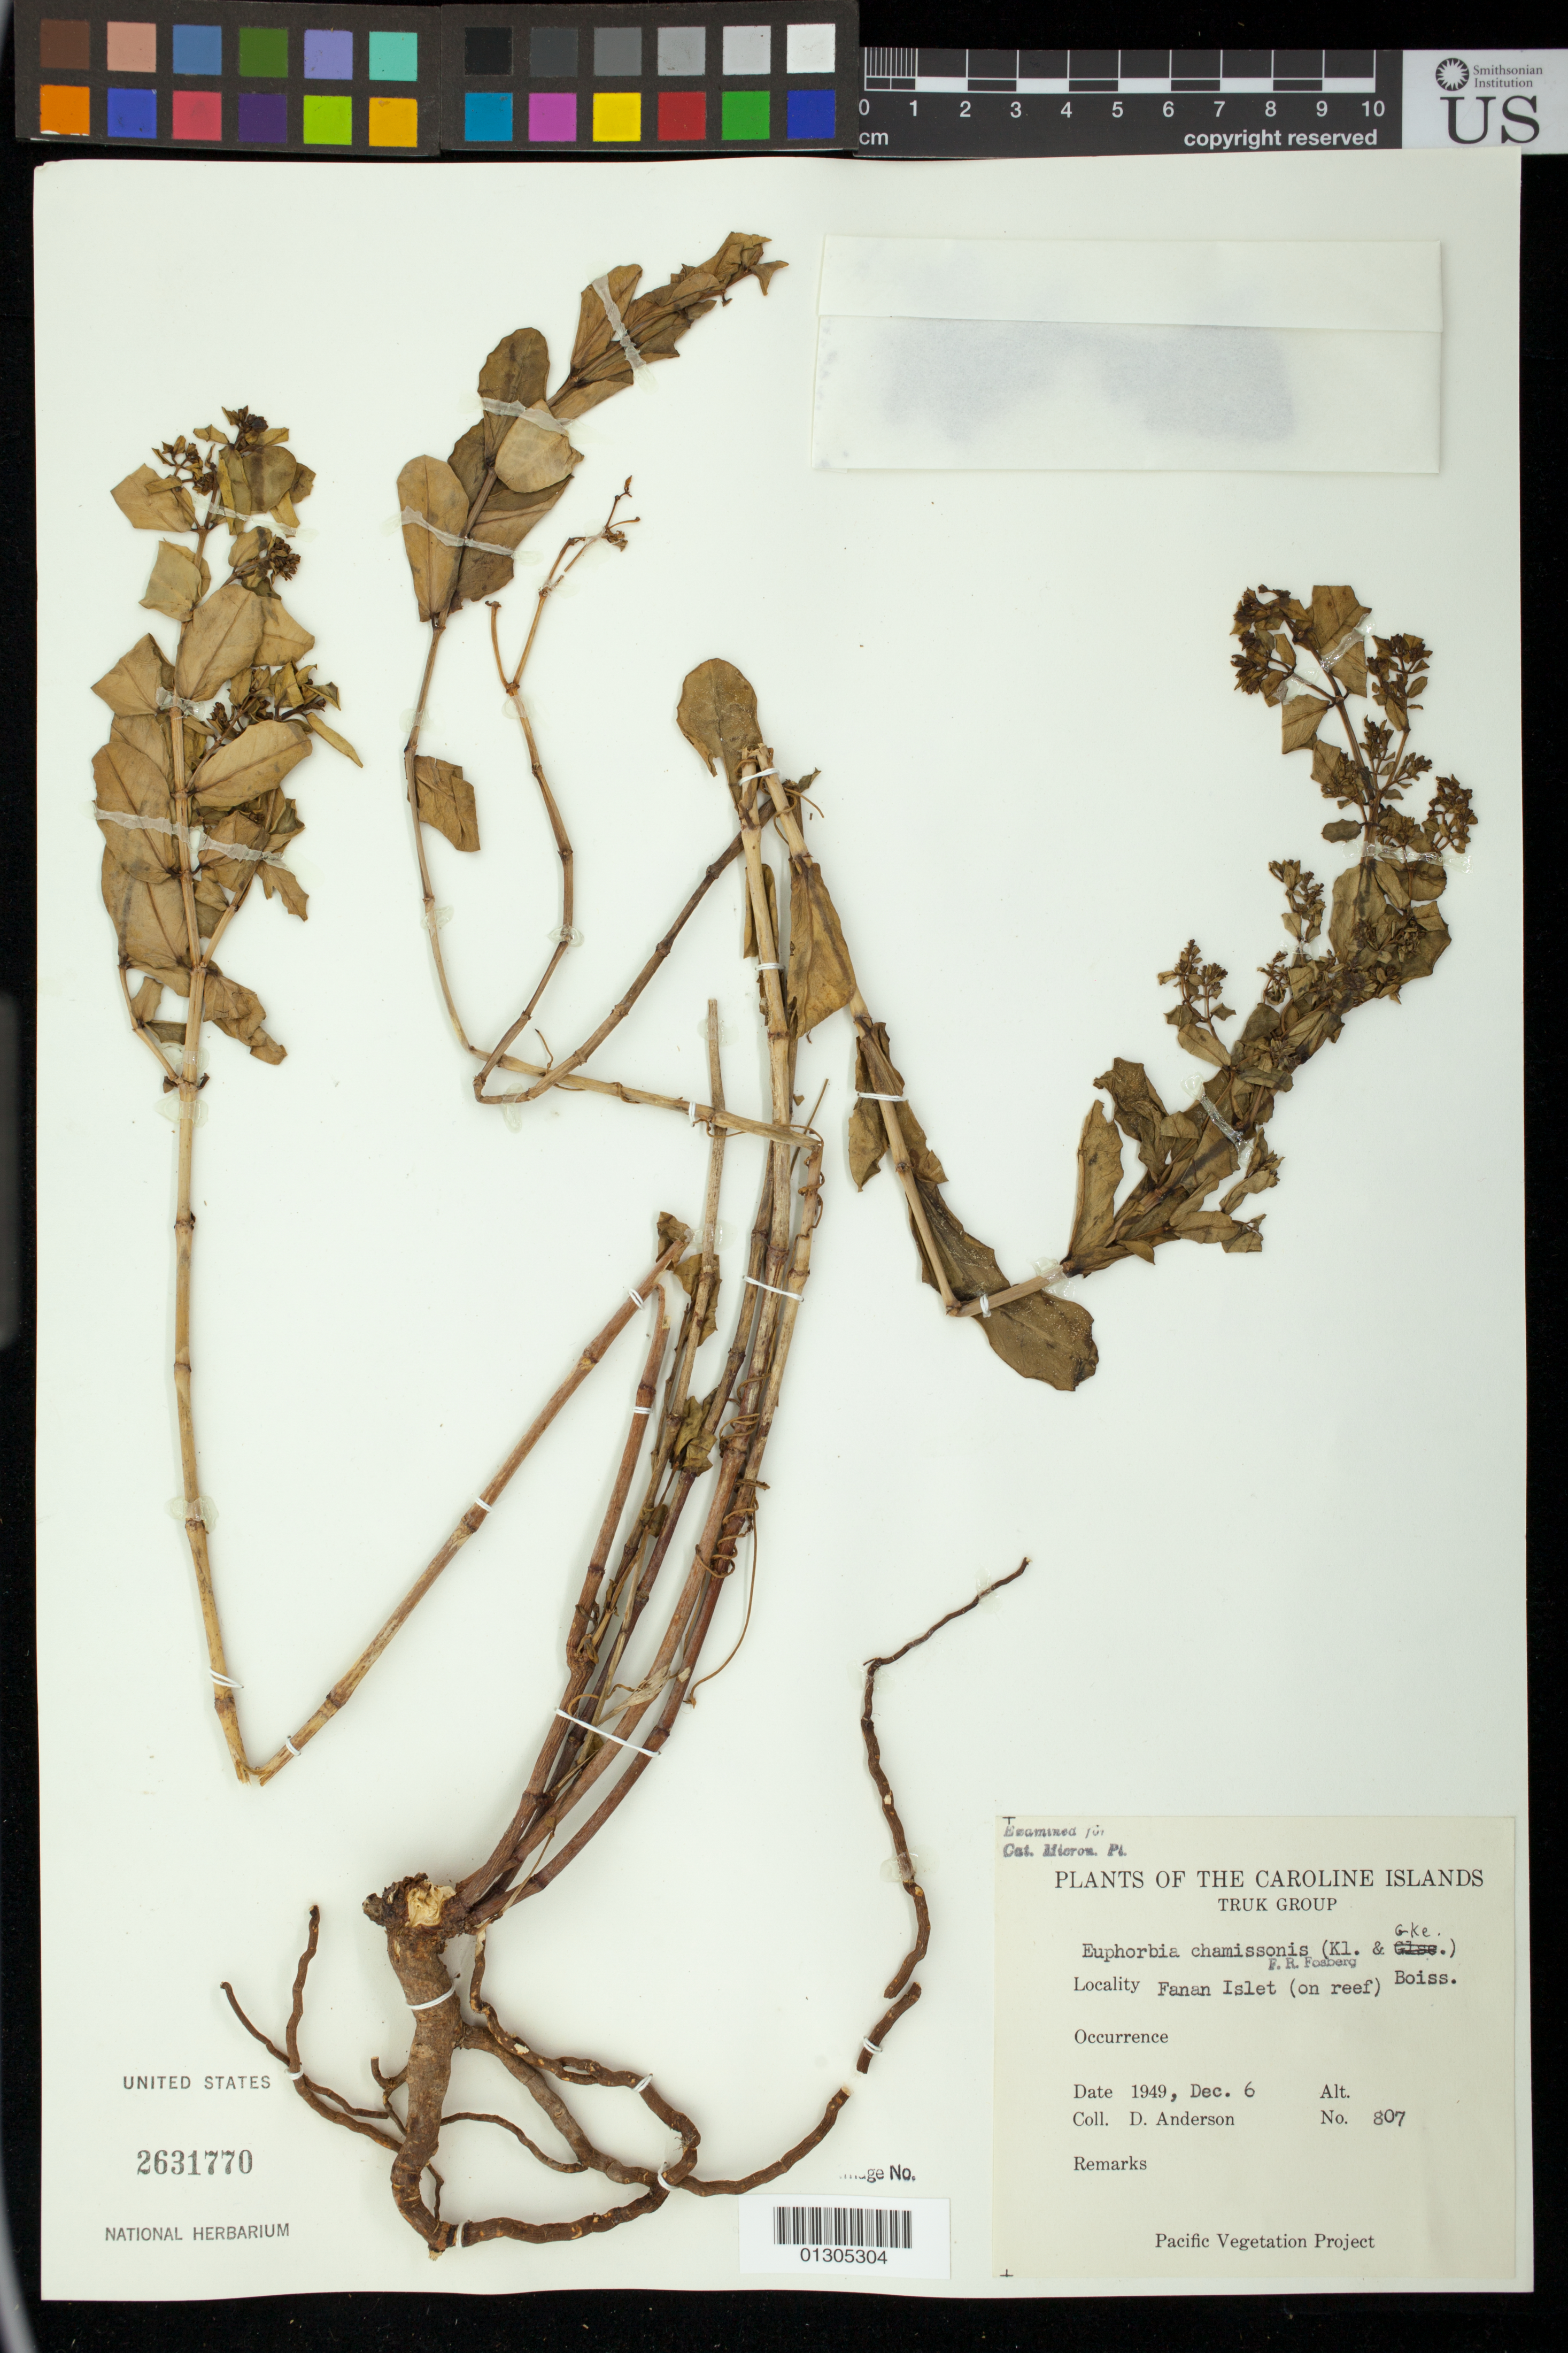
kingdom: Plantae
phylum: Tracheophyta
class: Magnoliopsida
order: Malpighiales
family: Euphorbiaceae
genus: Euphorbia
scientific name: Euphorbia chamissonis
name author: (Klotzsch ex Klotzsch & Garcke) Boiss.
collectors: D. Anderson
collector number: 807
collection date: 1949-12-06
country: Micronesia, Federated States of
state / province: Truk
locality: Truk Group, Fanan Islet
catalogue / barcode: US 2631770